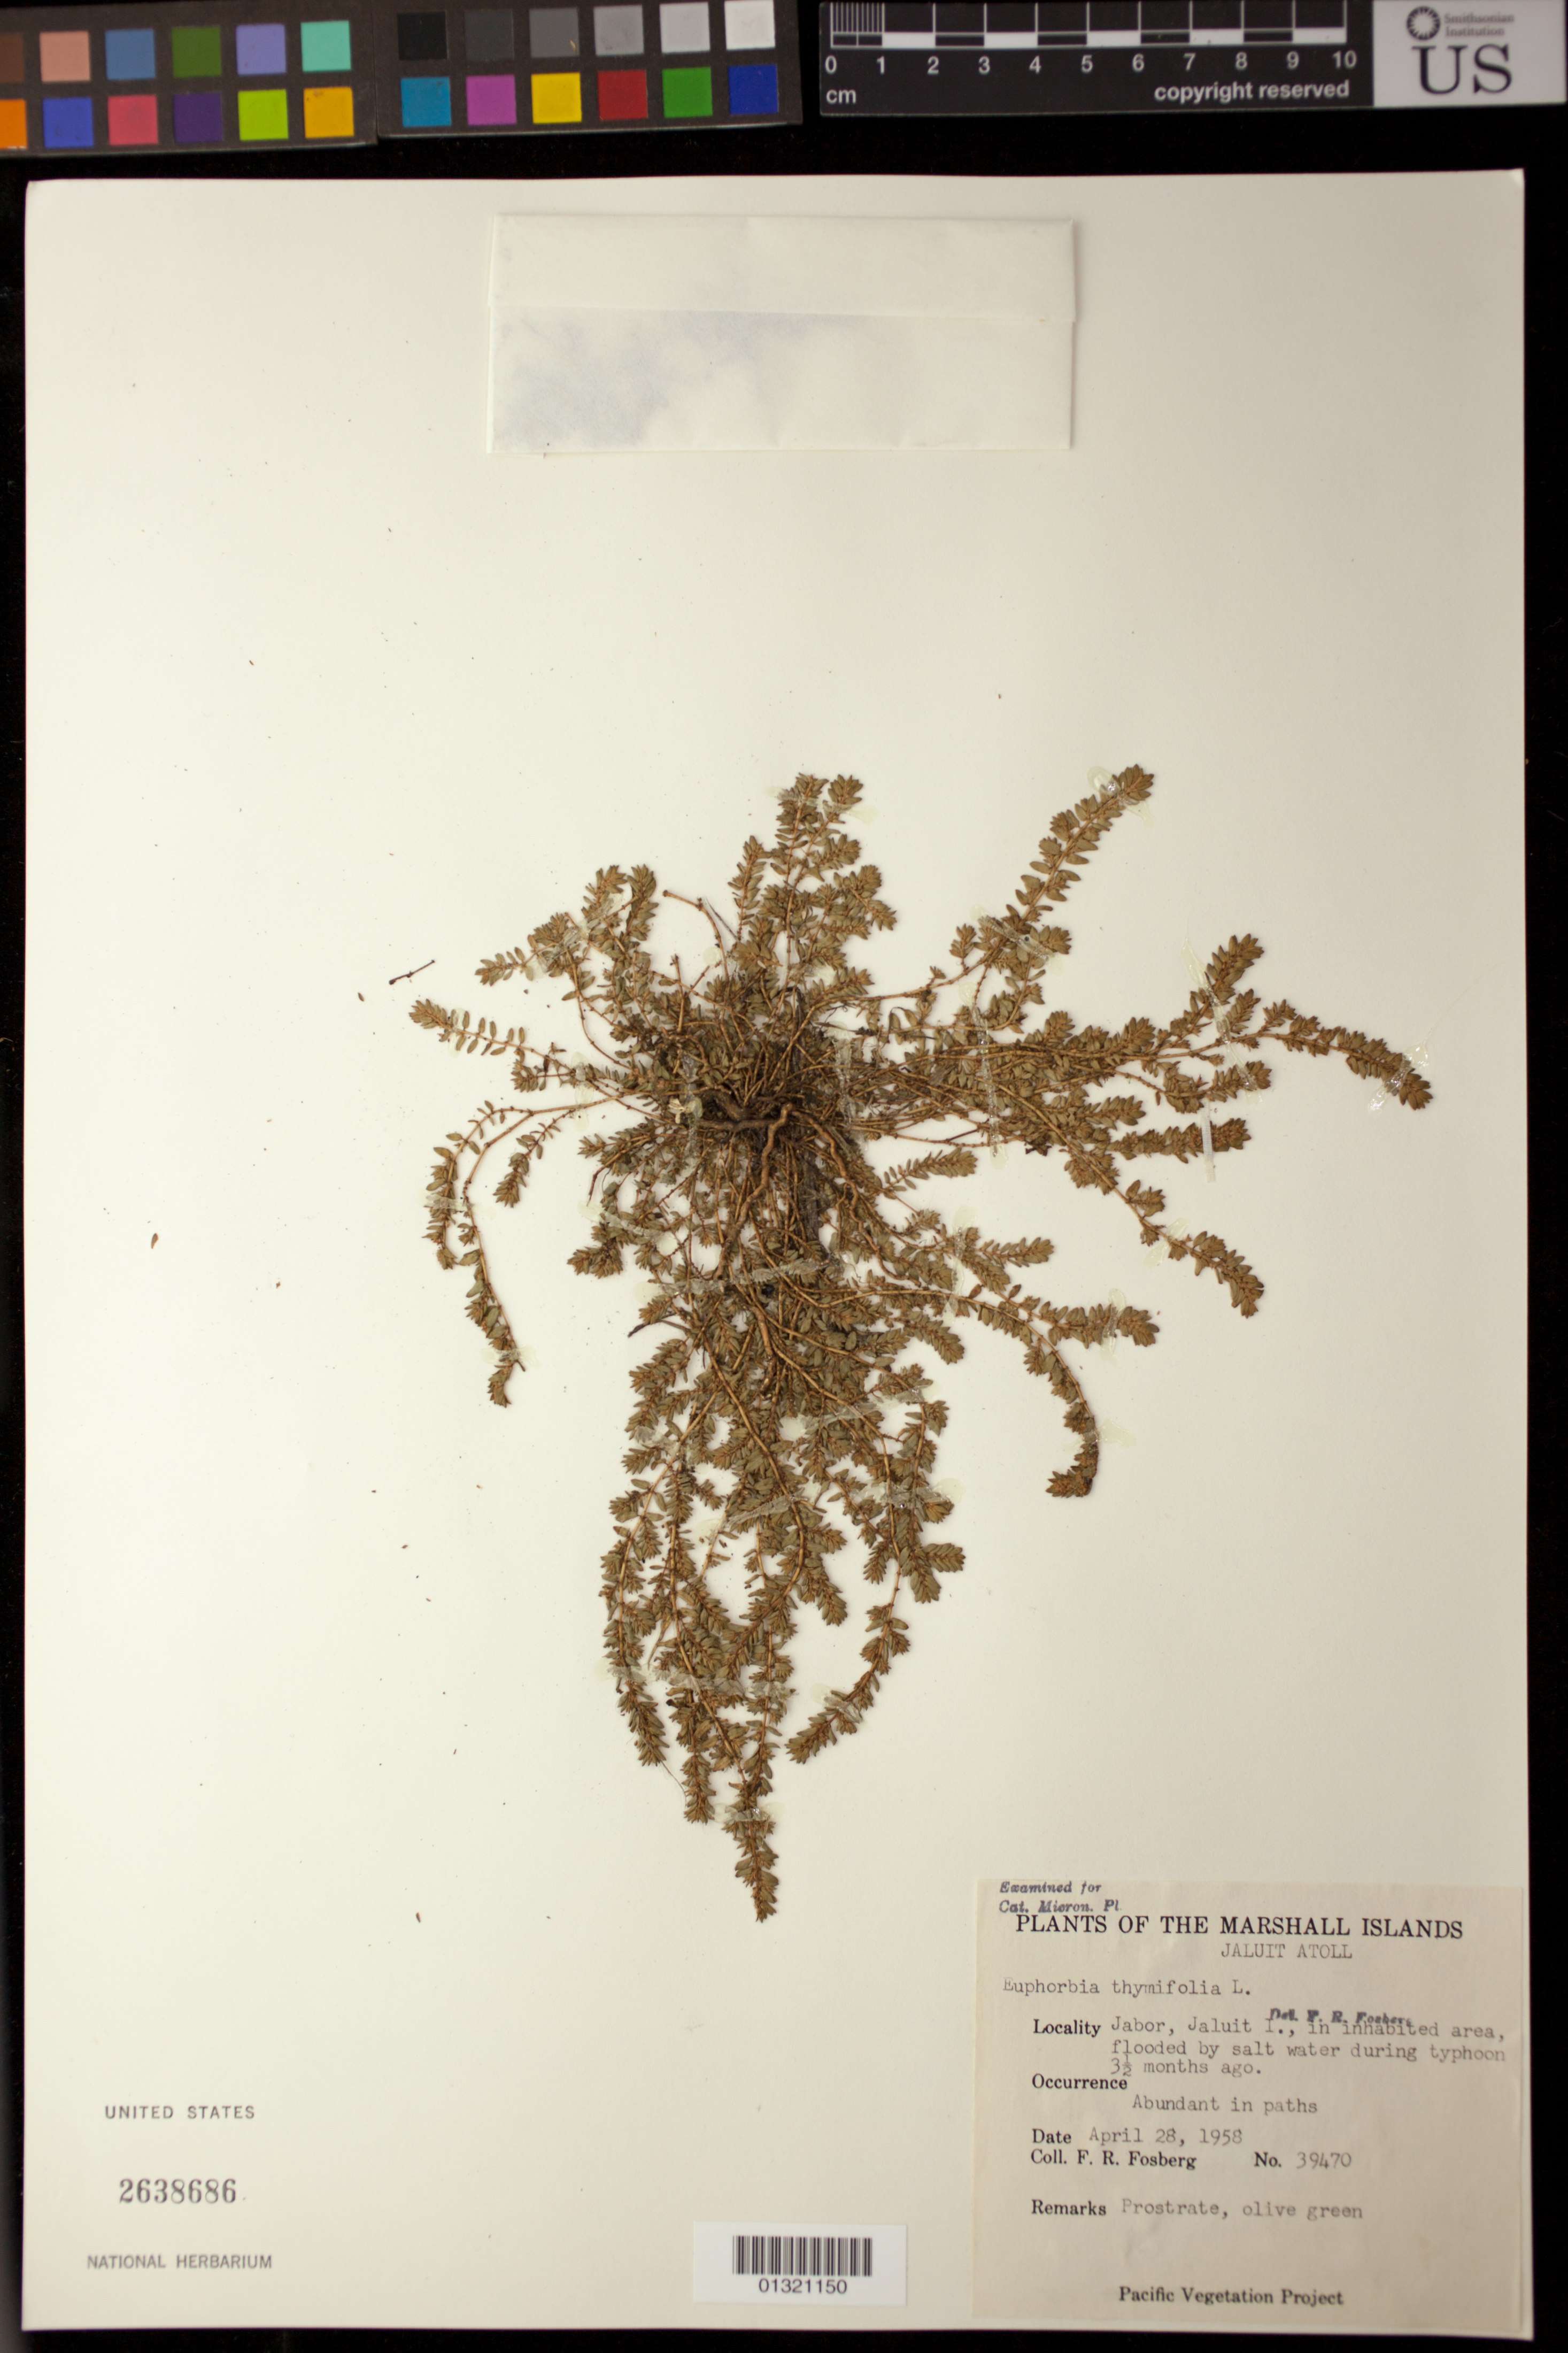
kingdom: Plantae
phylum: Tracheophyta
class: Magnoliopsida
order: Malpighiales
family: Euphorbiaceae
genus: Euphorbia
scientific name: Euphorbia thymifolia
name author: L.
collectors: F. R. Fosberg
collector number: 39470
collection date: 1958-04-28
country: Marshall Islands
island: Jaluit Atoll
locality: Jabor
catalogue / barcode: US 2638686